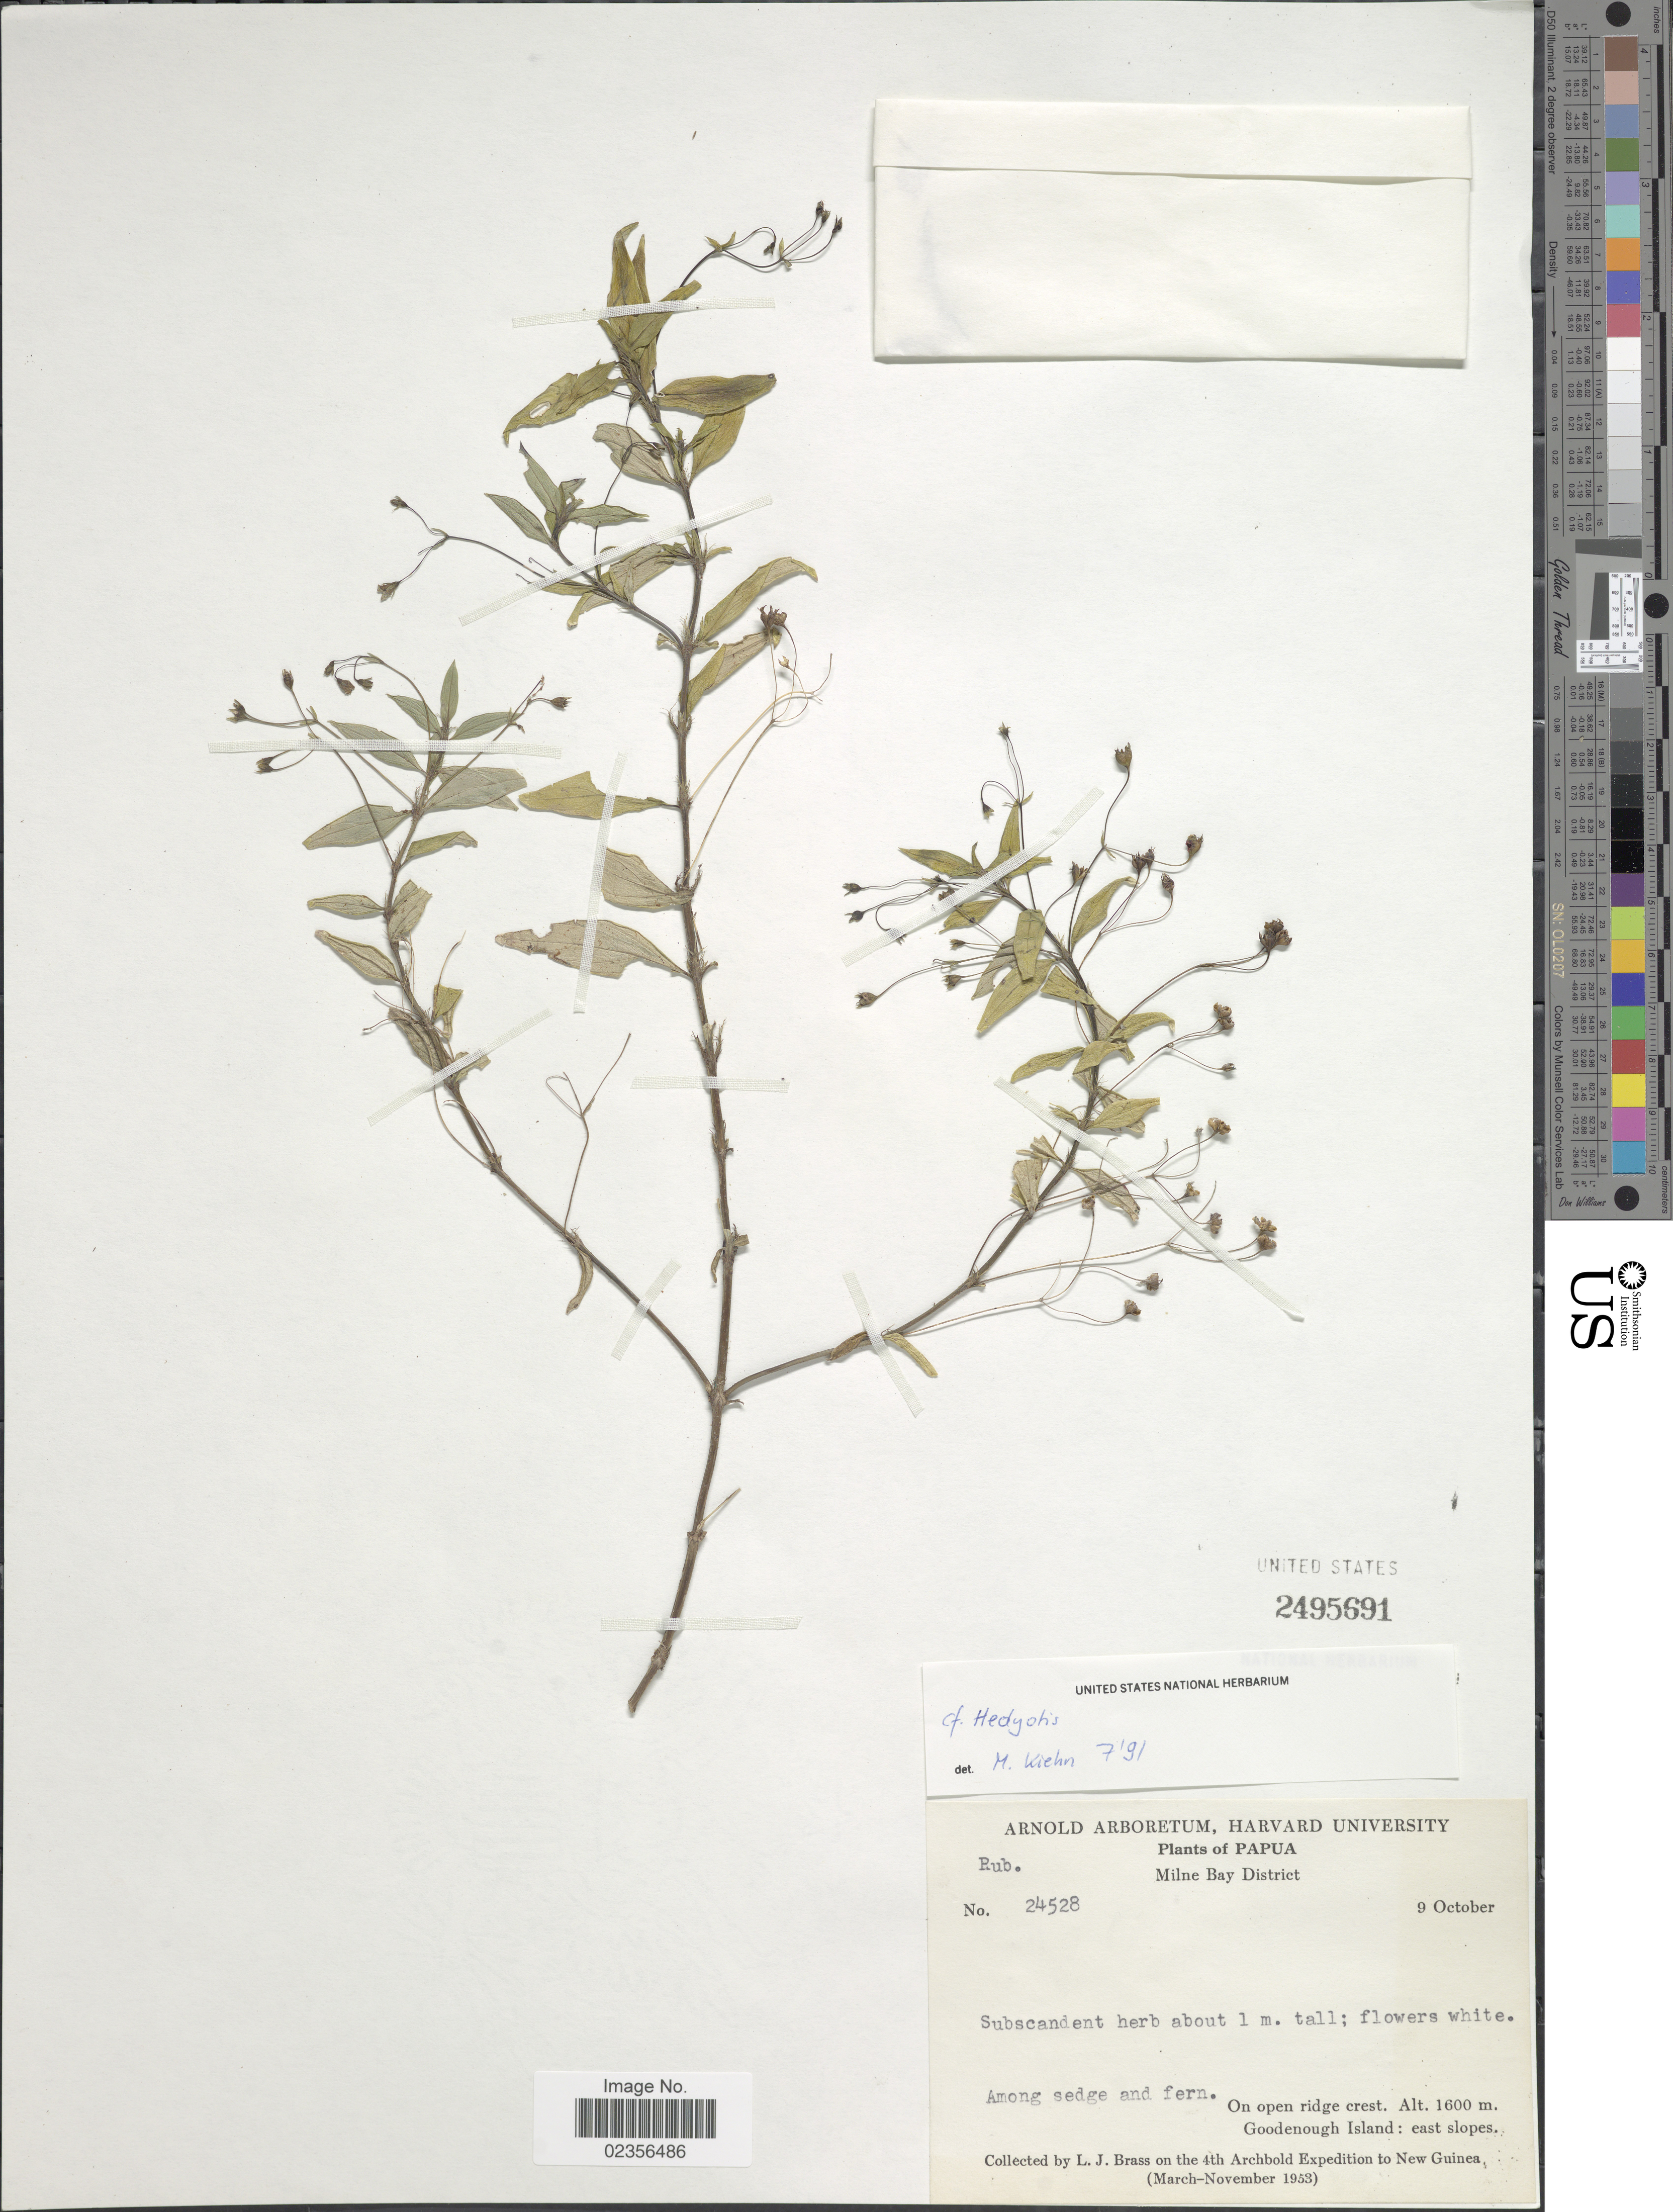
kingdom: Plantae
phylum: Tracheophyta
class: Magnoliopsida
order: Gentianales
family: Rubiaceae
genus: Hedyotis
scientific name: Hedyotis sp.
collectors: L. J. Brass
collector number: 24528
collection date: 1953-10-09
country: Papua New Guinea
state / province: Milne Bay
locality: Papua. New Guinea. Goodenough Island: east slopes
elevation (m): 1600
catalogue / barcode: US 2495691